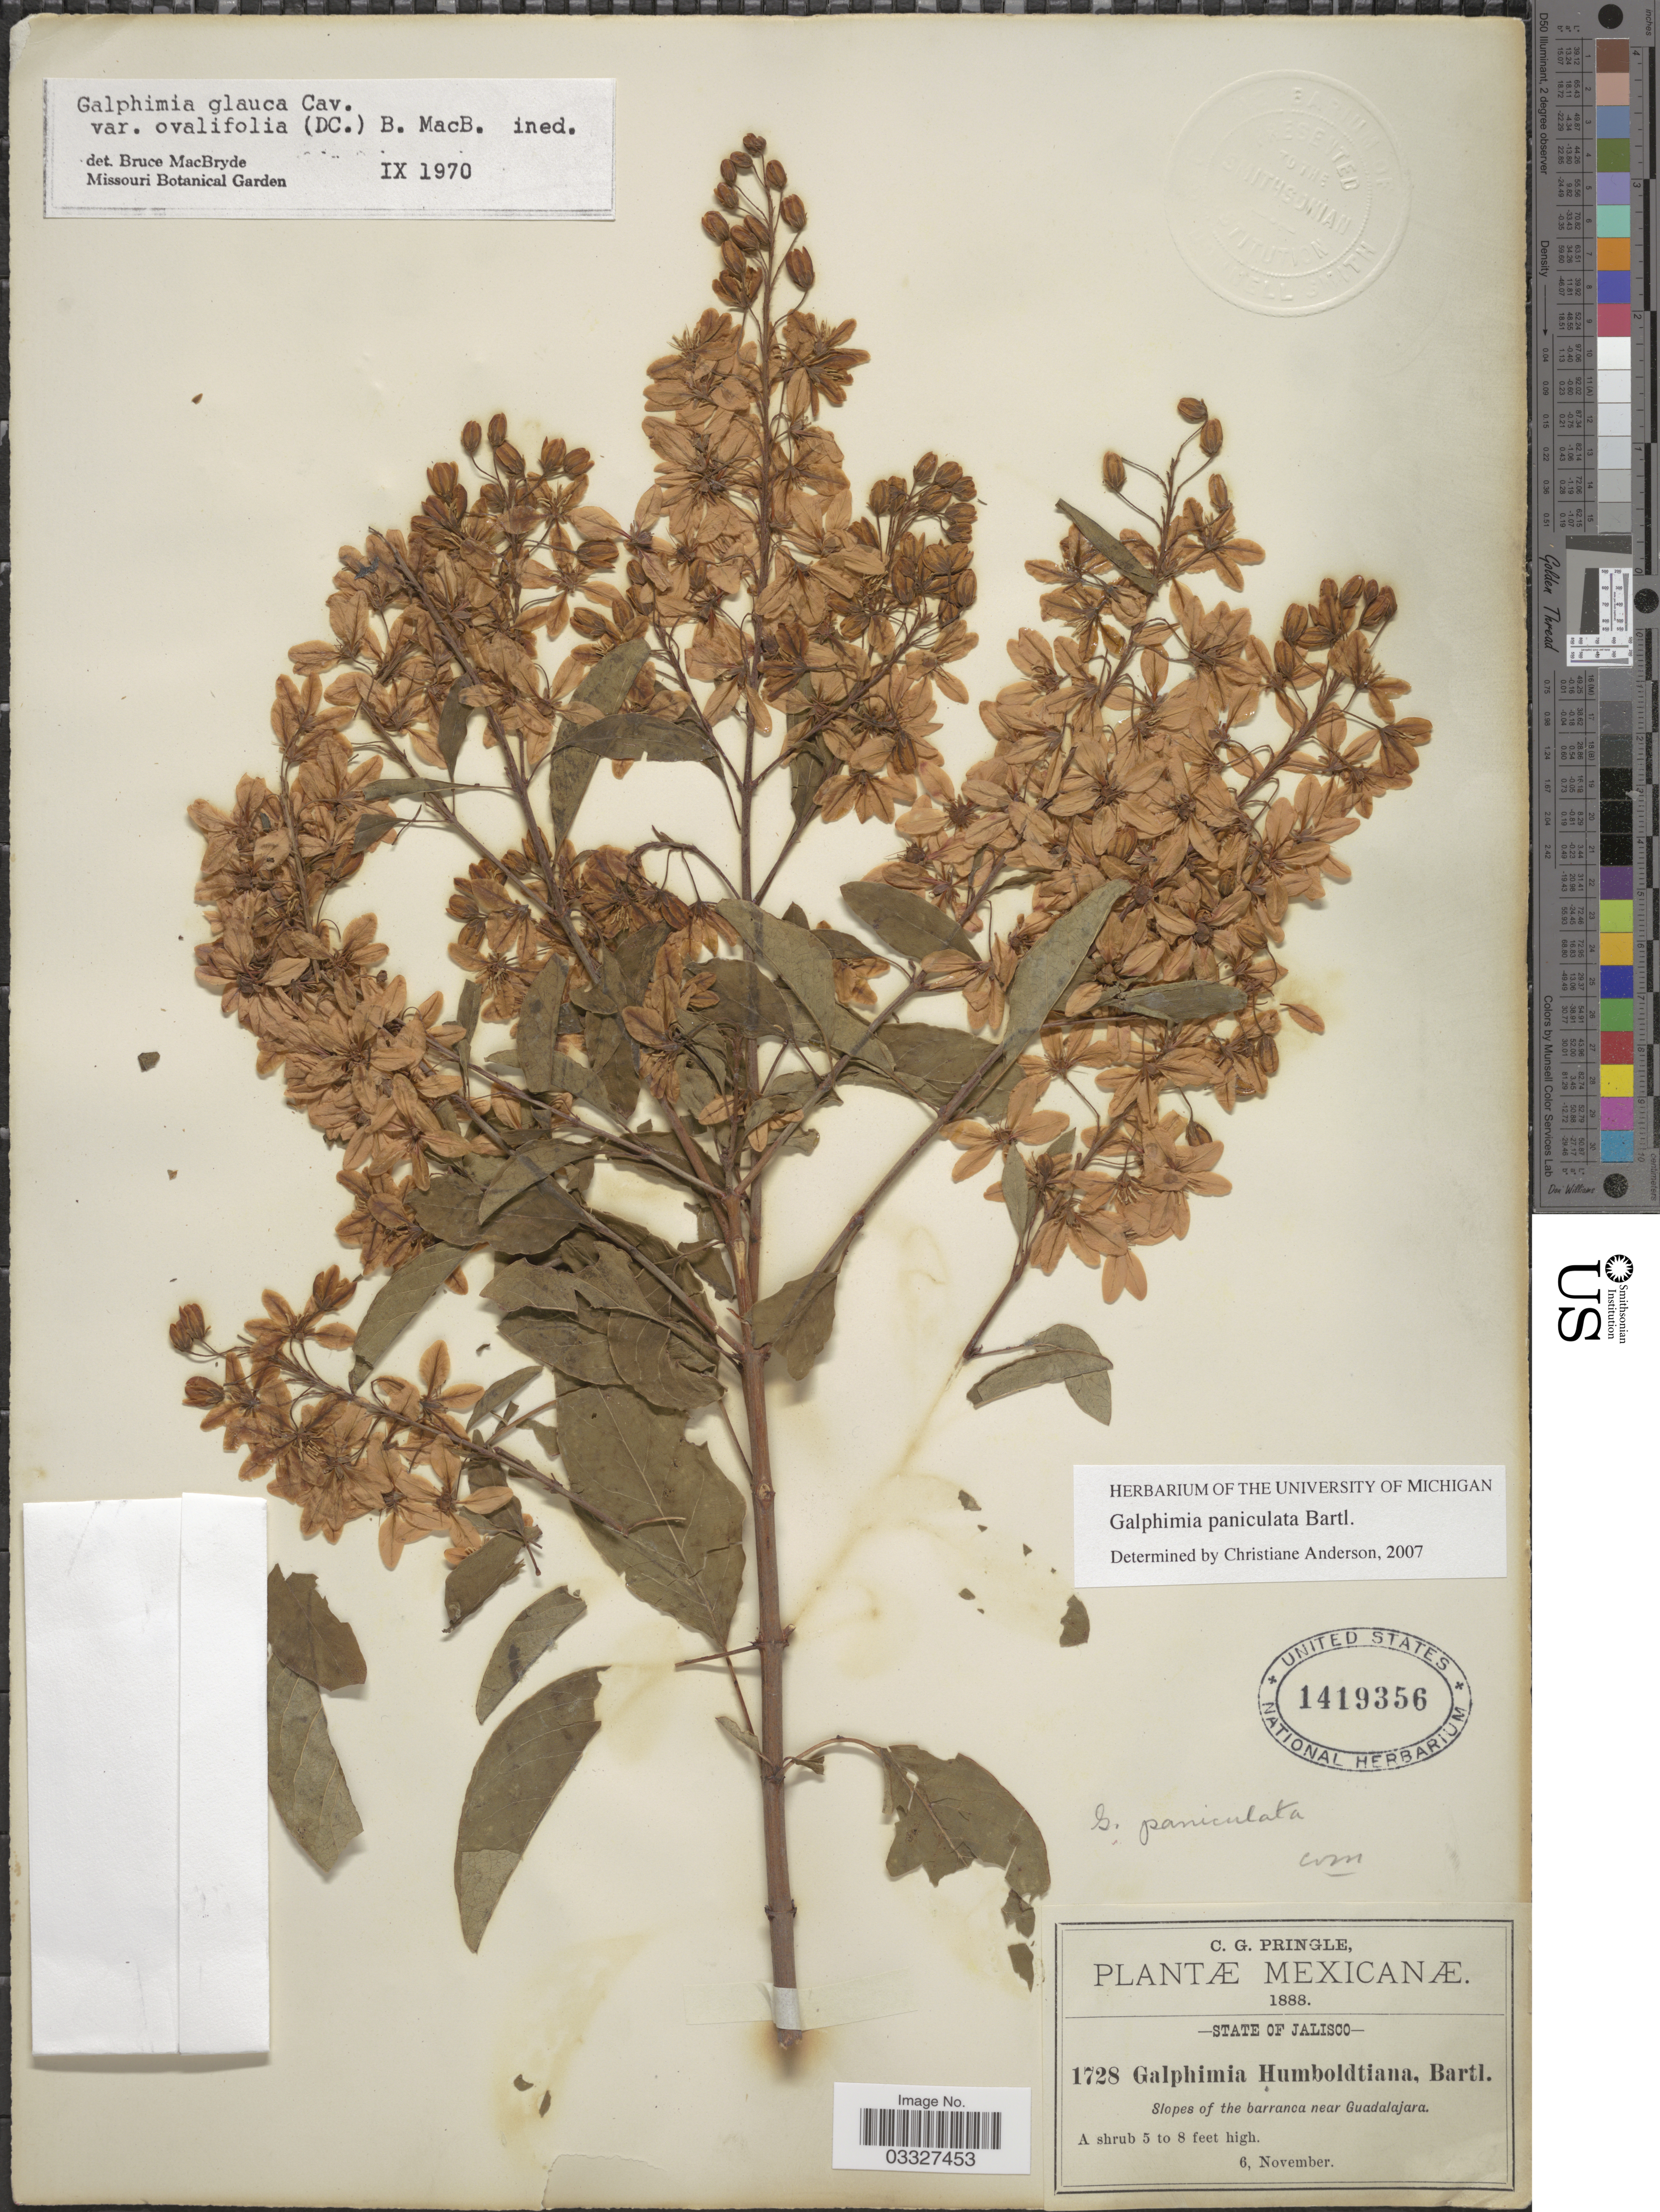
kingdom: Plantae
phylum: Tracheophyta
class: Magnoliopsida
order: Malpighiales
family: Malpighiaceae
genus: Galphimia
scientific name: Galphimia paniculata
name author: Bart.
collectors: C. G. Pringle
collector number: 1728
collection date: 1888-11-06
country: Mexico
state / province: Jalisco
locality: Slopes of the barranca near Guadalajara.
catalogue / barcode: US 1419356